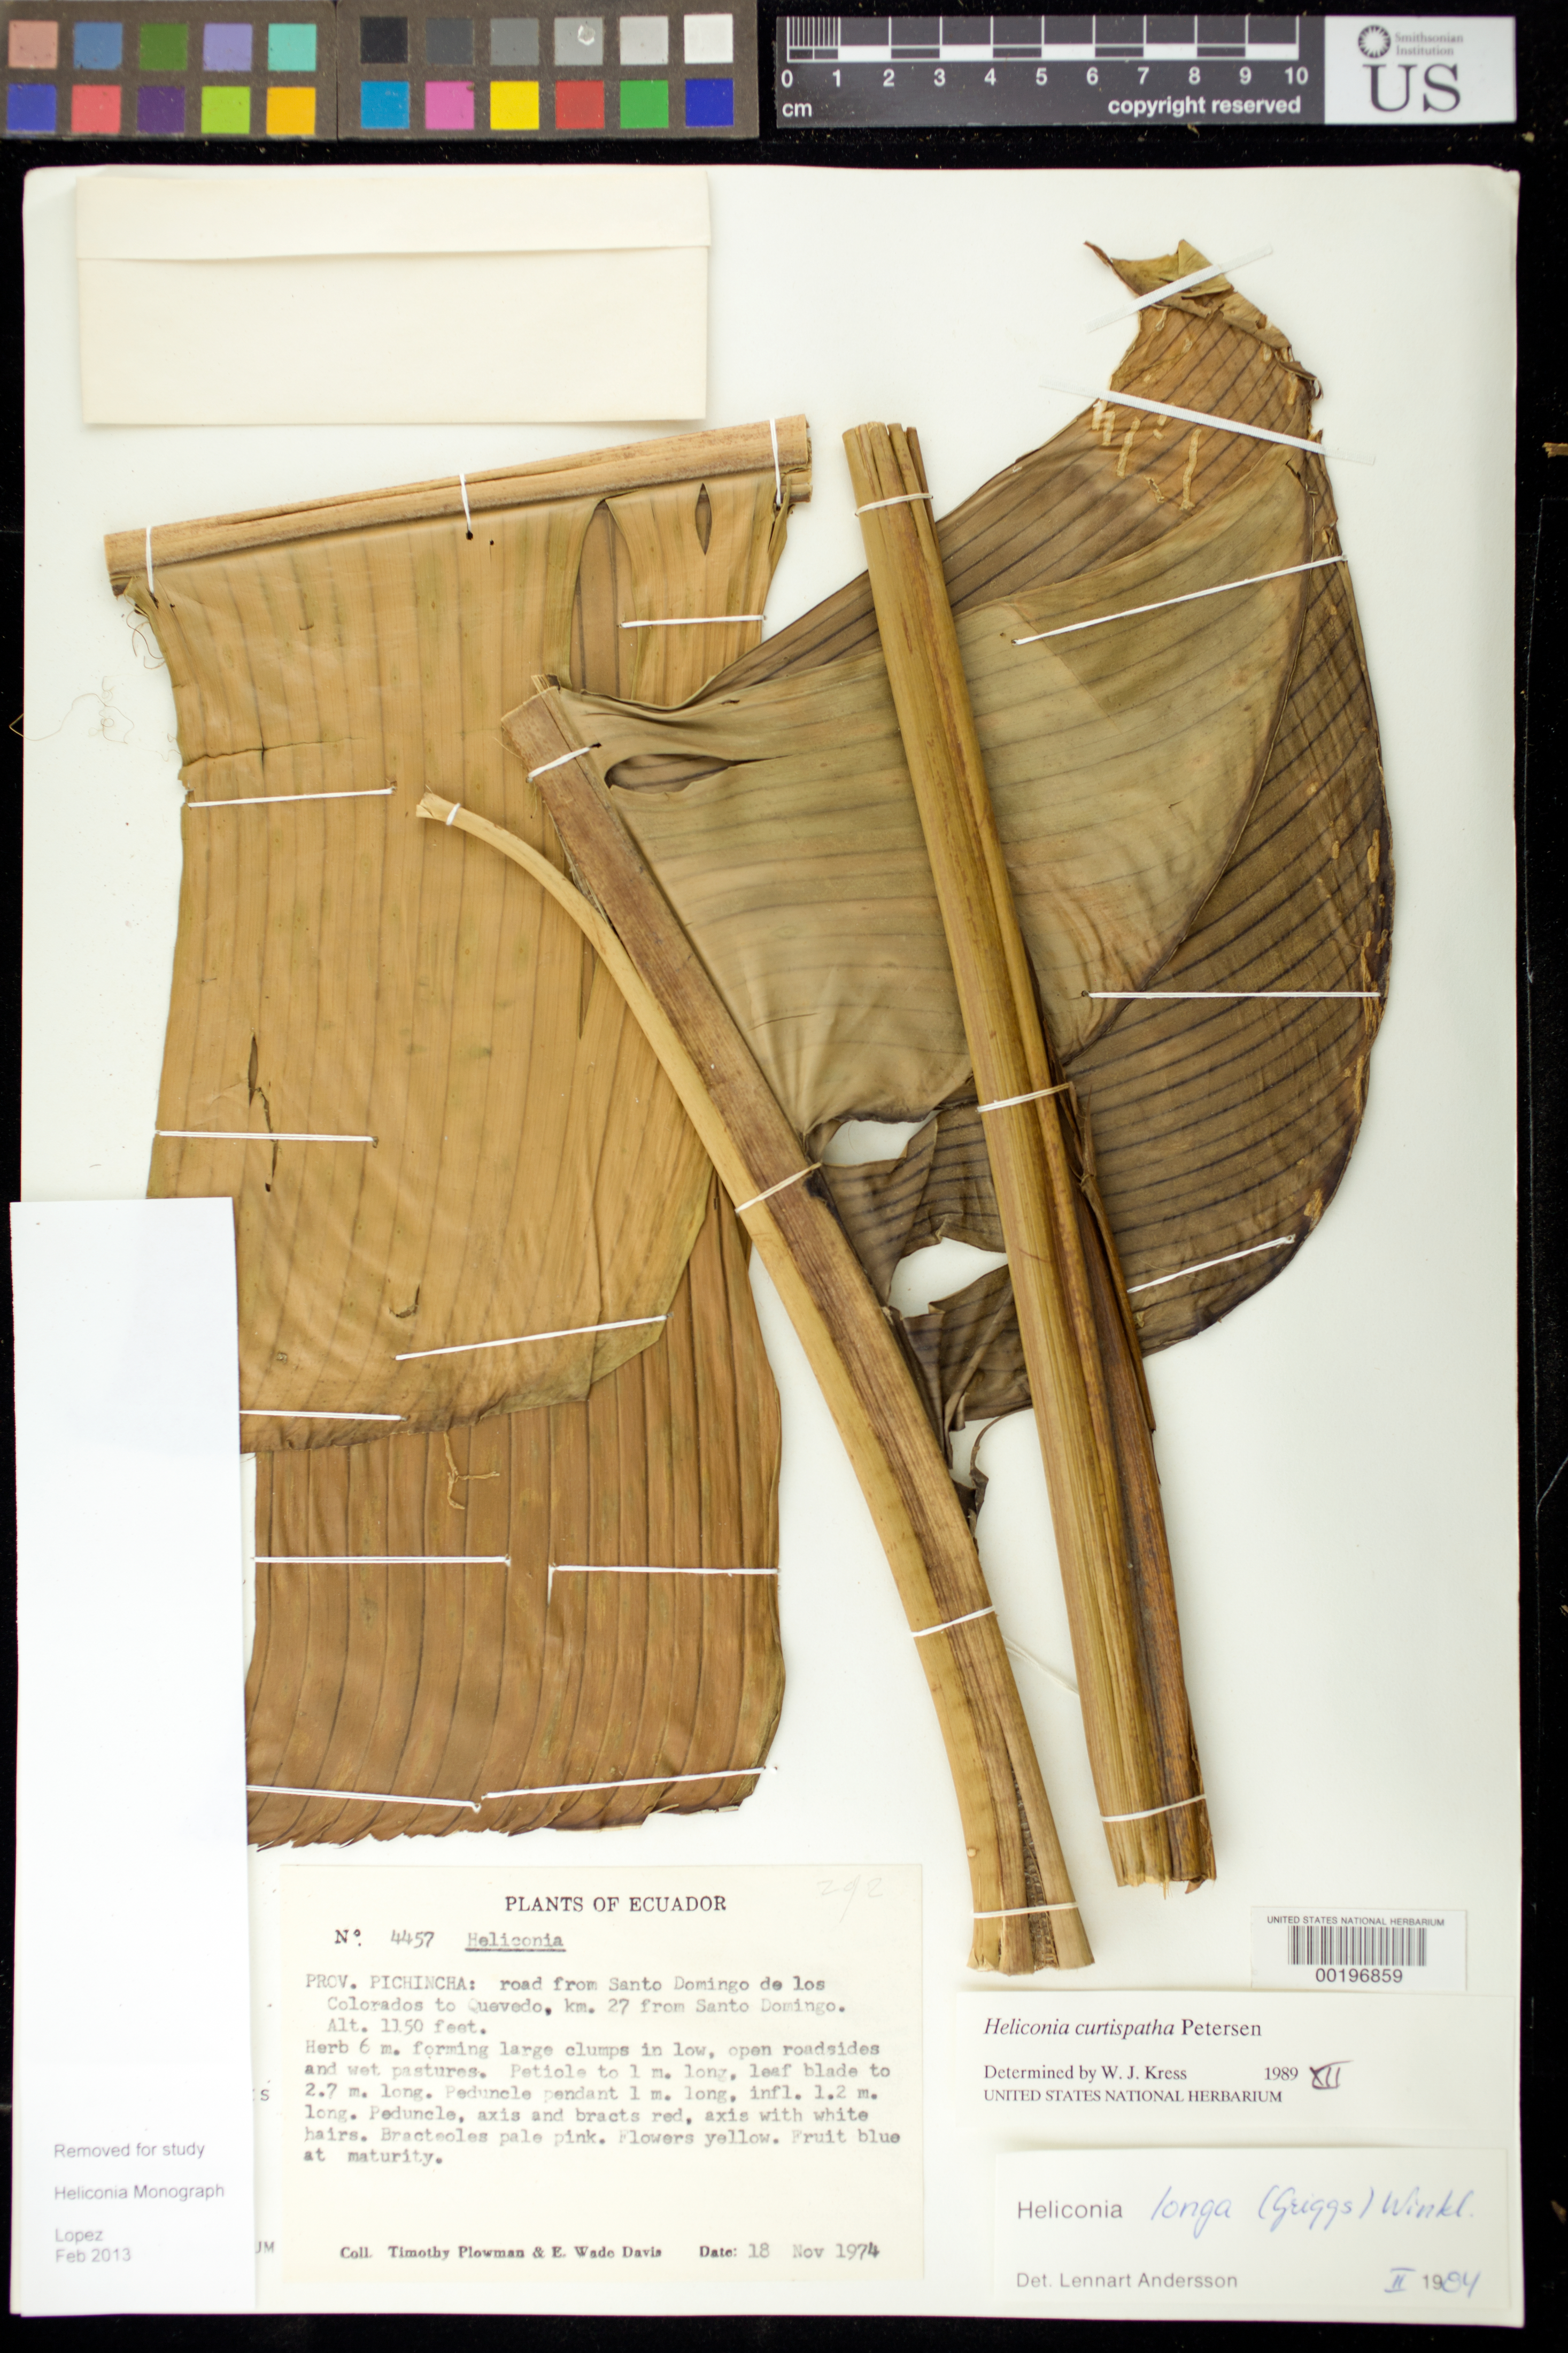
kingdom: Plantae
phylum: Tracheophyta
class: Liliopsida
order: Zingiberales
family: Heliconiaceae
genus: Heliconia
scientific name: Heliconia curtispatha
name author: Petersen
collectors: T. Plowman & E. W. Davis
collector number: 4457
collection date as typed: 18 Nov 1974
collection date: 1974-11-18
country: Ecuador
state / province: Pichincha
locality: Road from Santo Domingo de los Colorados to Quevedo.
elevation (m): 351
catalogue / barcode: US 2773557